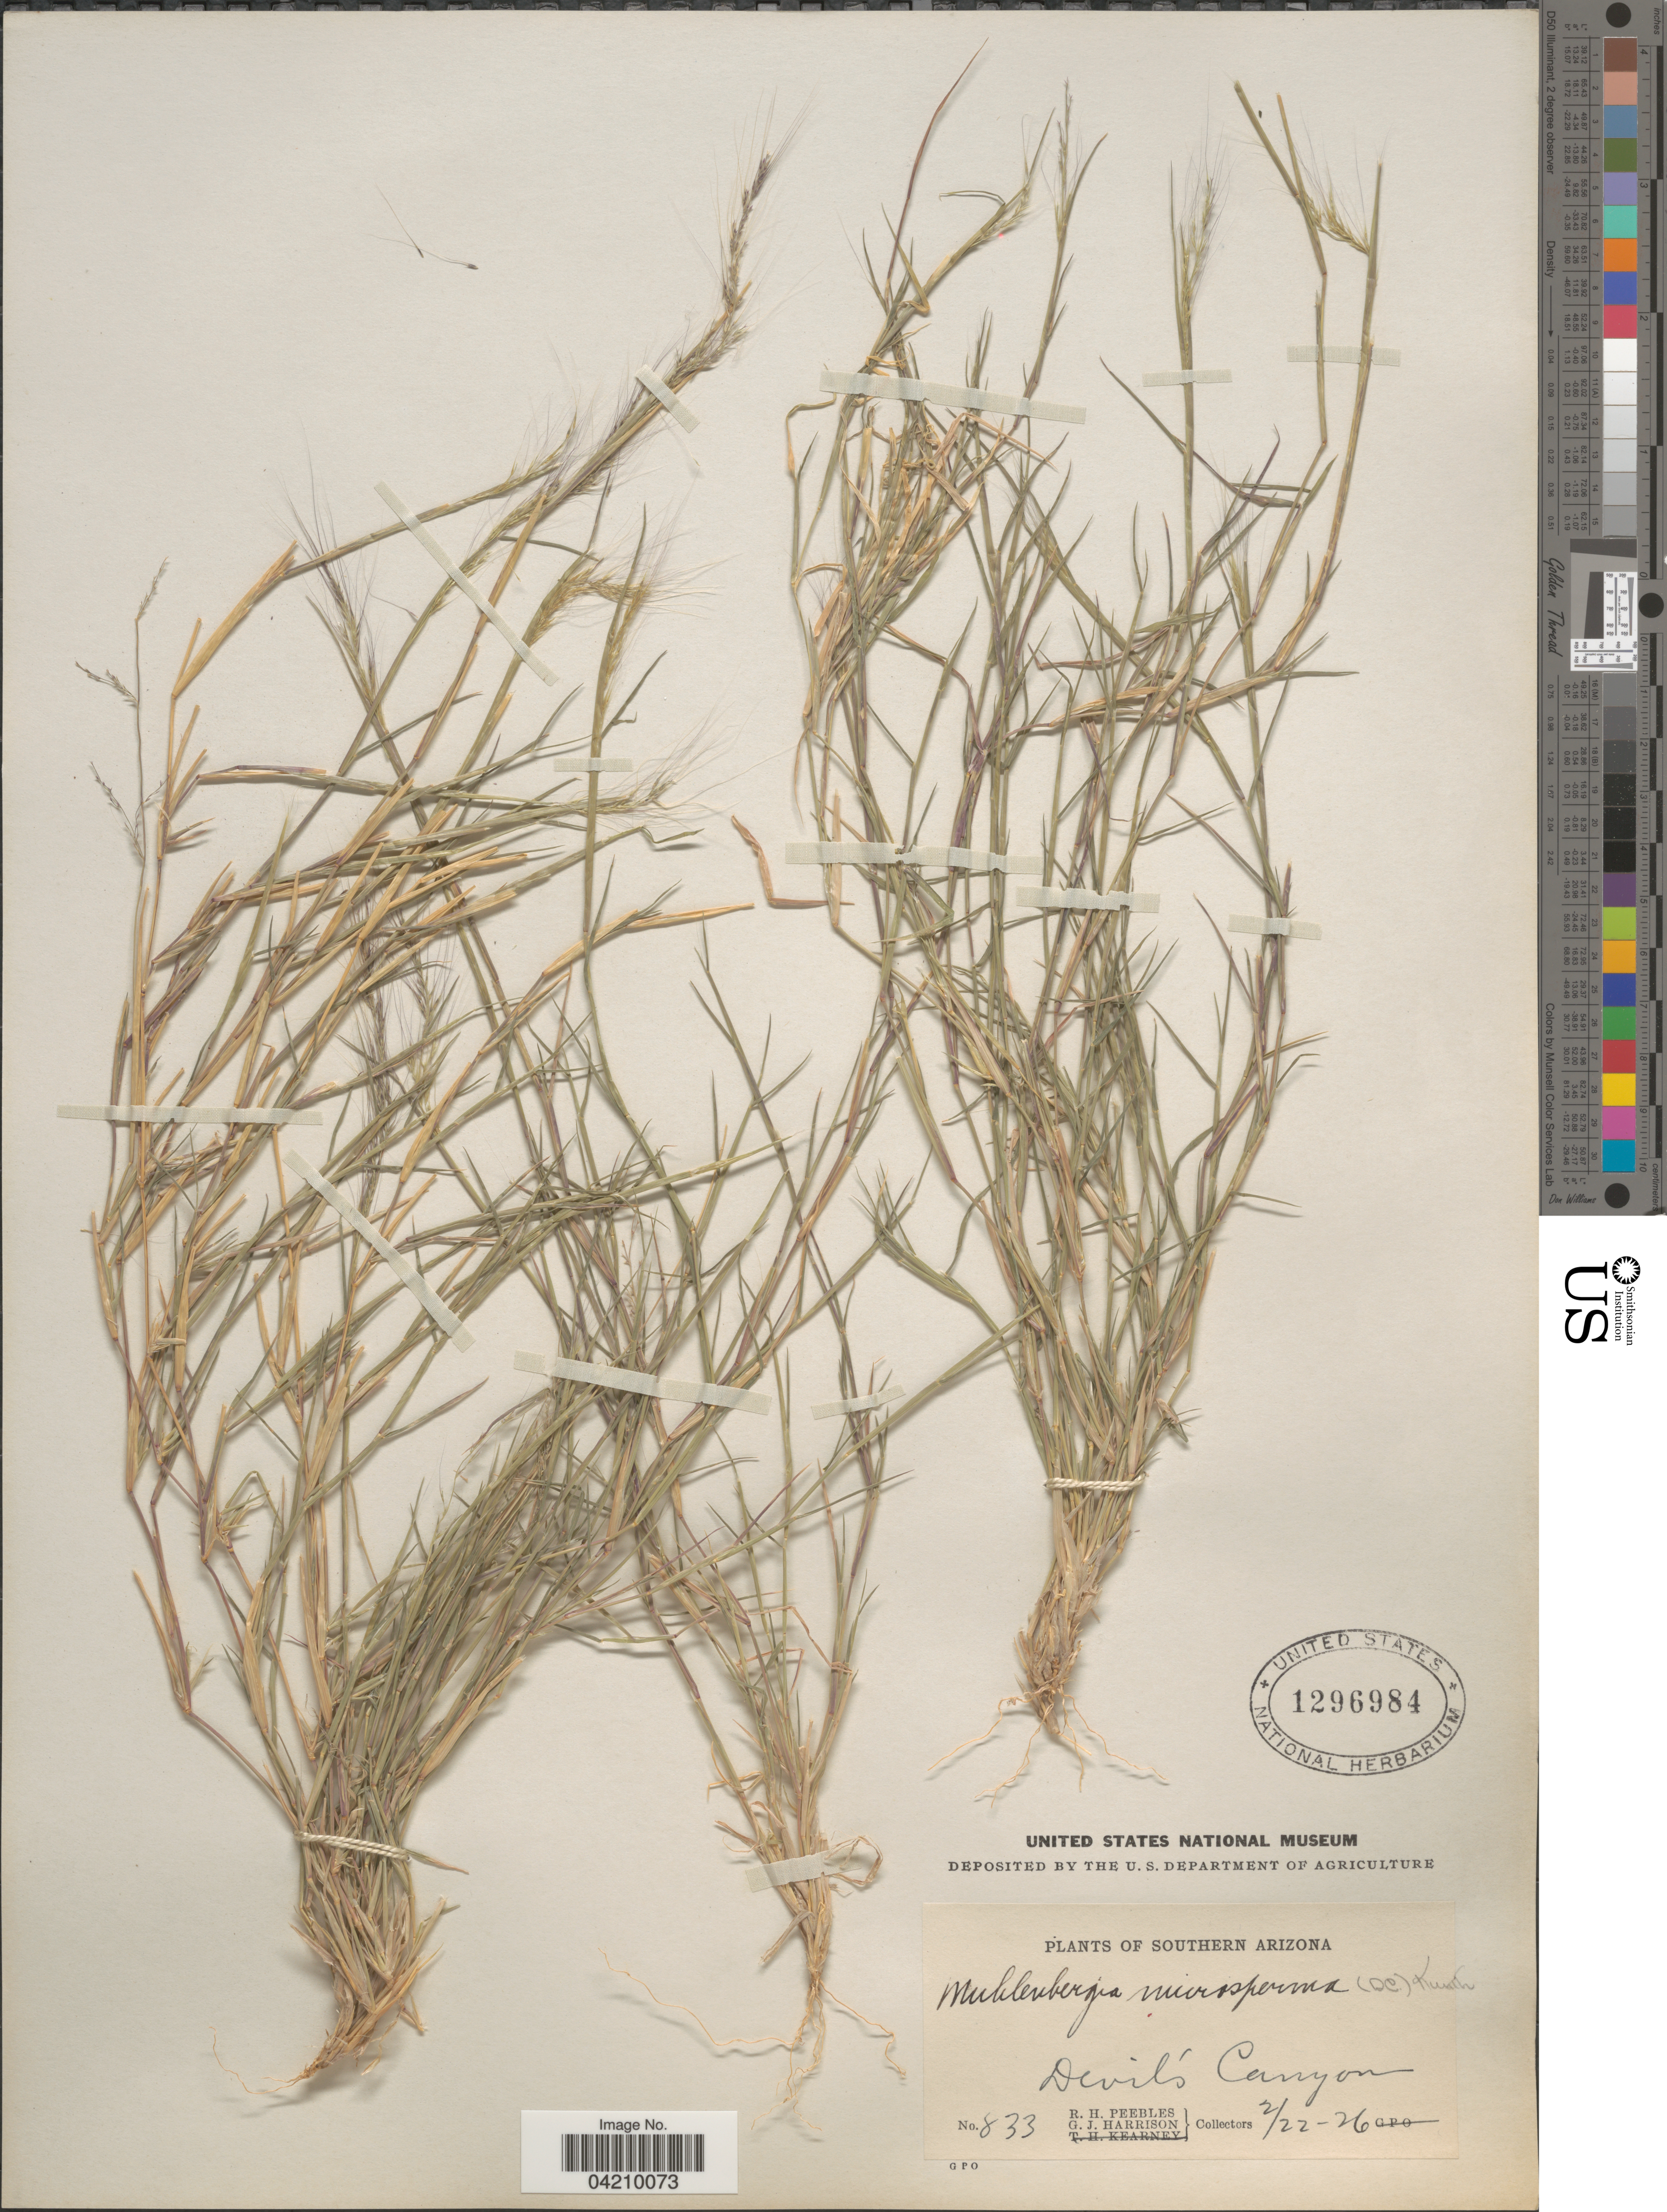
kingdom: Plantae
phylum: Tracheophyta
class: Liliopsida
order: Poales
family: Poaceae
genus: Muhlenbergia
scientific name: Muhlenbergia microsperma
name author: (DC.) Kunth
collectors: R. H. Peebles & G. J. Harrison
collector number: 833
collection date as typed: Transcribed d/m/y: 22/2/26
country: United States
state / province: Arizona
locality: Southern Arizona. Devil's Canyon.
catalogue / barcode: US 1296984